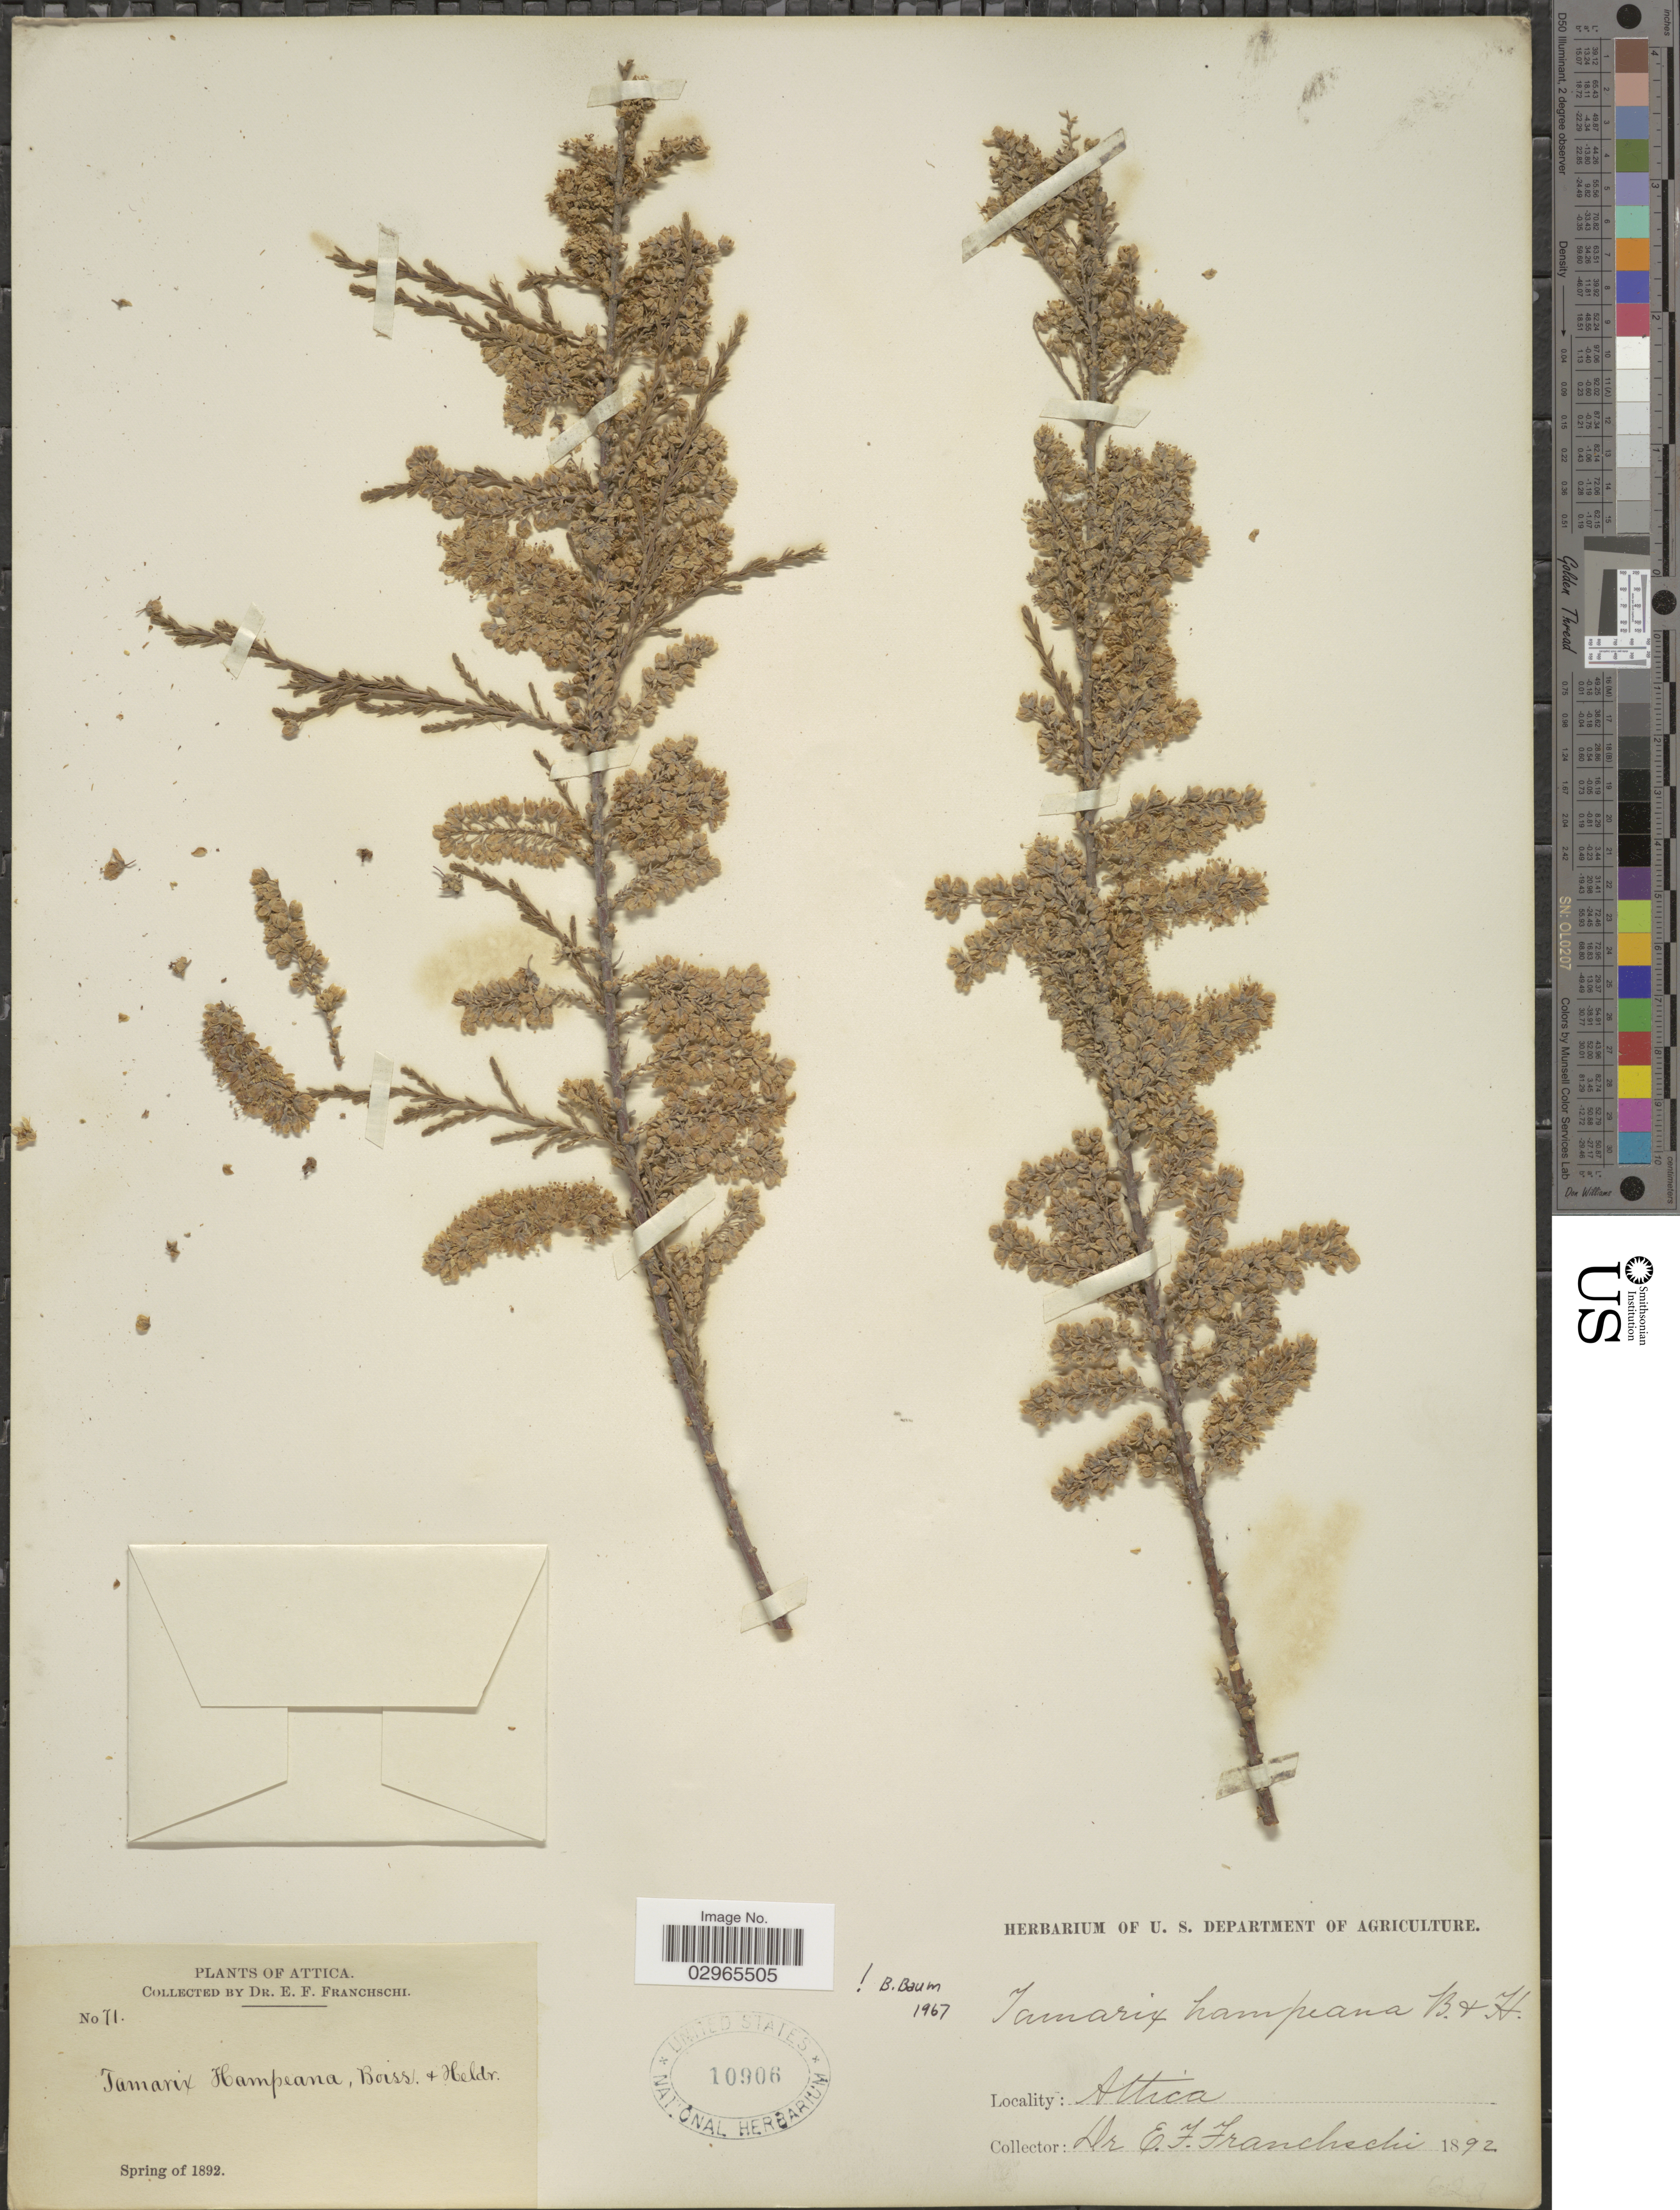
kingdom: Plantae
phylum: Tracheophyta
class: Magnoliopsida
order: Caryophyllales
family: Tamaricaceae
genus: Tamarix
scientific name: Tamarix hampeana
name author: Boiss. & Heldr.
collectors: E. Franchschi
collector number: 71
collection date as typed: Spring 1892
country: Greece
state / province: Attica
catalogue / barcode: US 10906